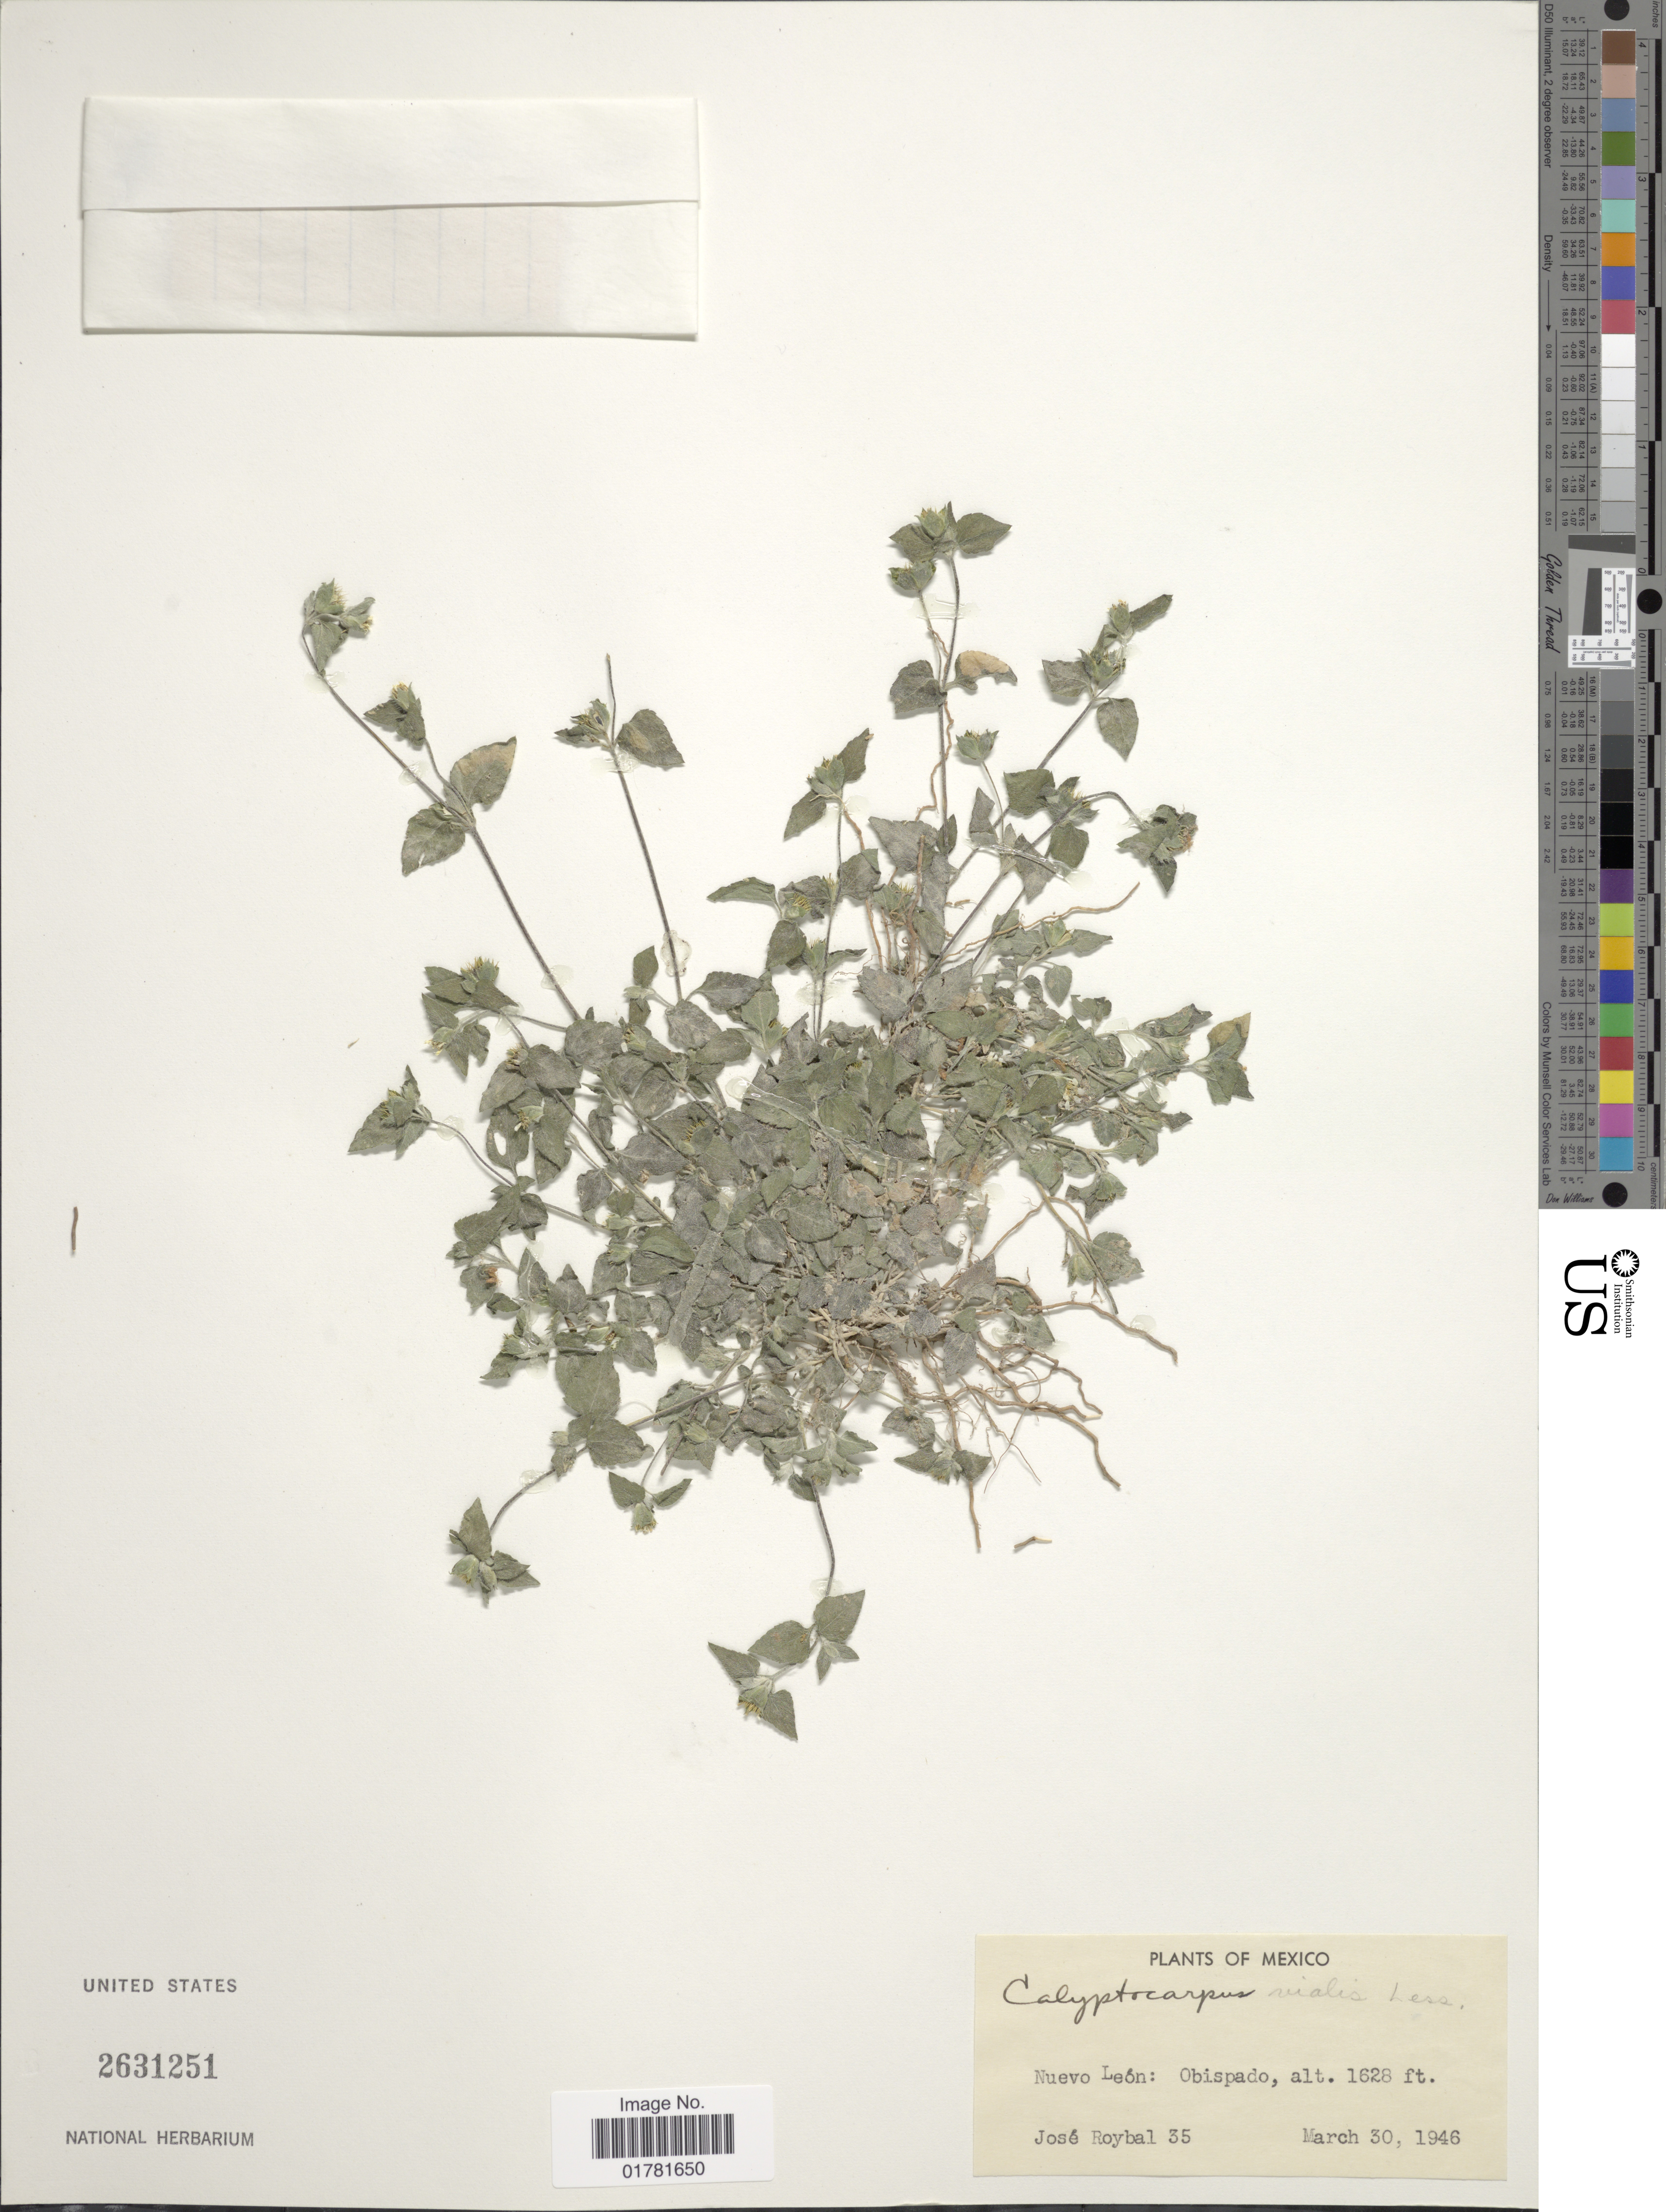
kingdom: Plantae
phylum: Tracheophyta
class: Magnoliopsida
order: Asterales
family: Asteraceae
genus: Calyptocarpus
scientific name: Calyptocarpus vialis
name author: Less.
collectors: J. J. Roybal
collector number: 35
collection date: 1946-03-30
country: Mexico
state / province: Nuevo León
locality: Obispado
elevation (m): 496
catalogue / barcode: US 2631251